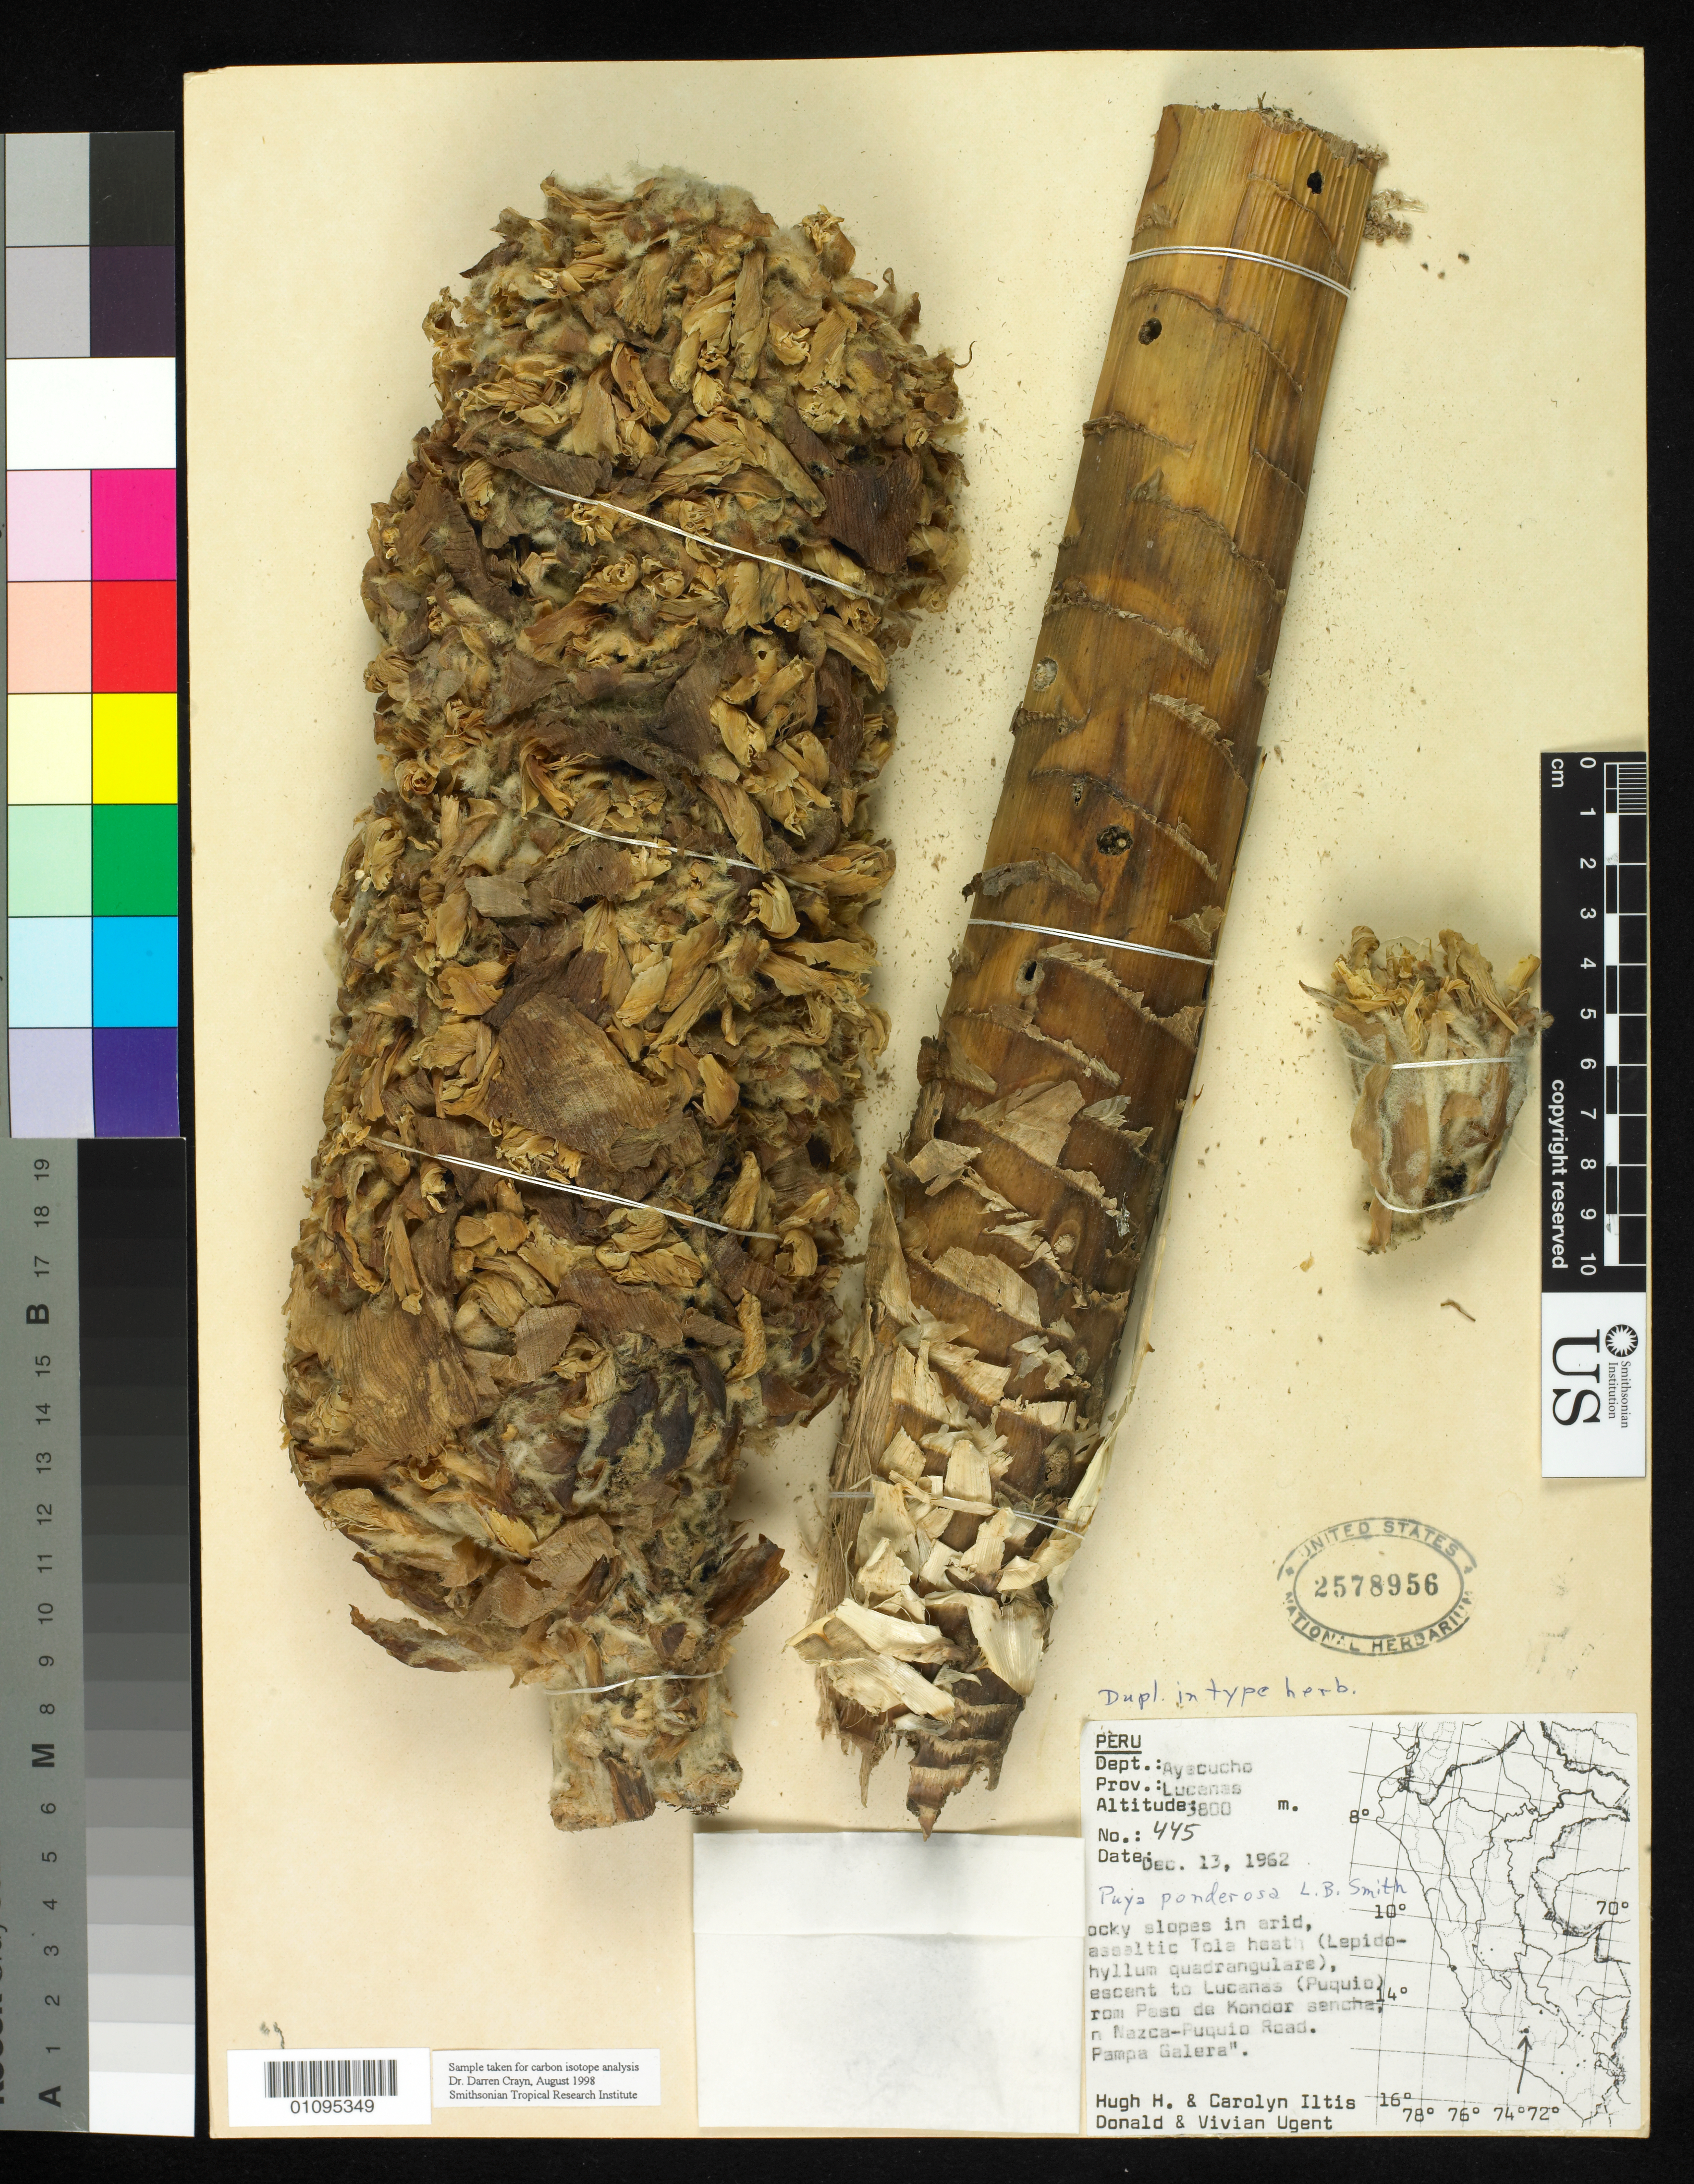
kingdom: Plantae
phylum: Tracheophyta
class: Liliopsida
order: Poales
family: Bromeliaceae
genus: Puya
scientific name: Puya ponderosa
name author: L.B. Sm.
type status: Isotype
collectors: H. H. Iltis, C. M Iltis, D. Ugent & V. Ugent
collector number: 445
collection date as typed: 13 Dec 1962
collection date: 1962-12-13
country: Peru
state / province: Ayacucho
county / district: Lucanas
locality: Descent to Lucanas (Puquio) from Paso de Kondor sencha, on Nazca-Puquio Road.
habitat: Rocky slopes in arid, bassaltic Tola heath (Lepidophyllum quadrangulare).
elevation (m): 3800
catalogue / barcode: US 2578956